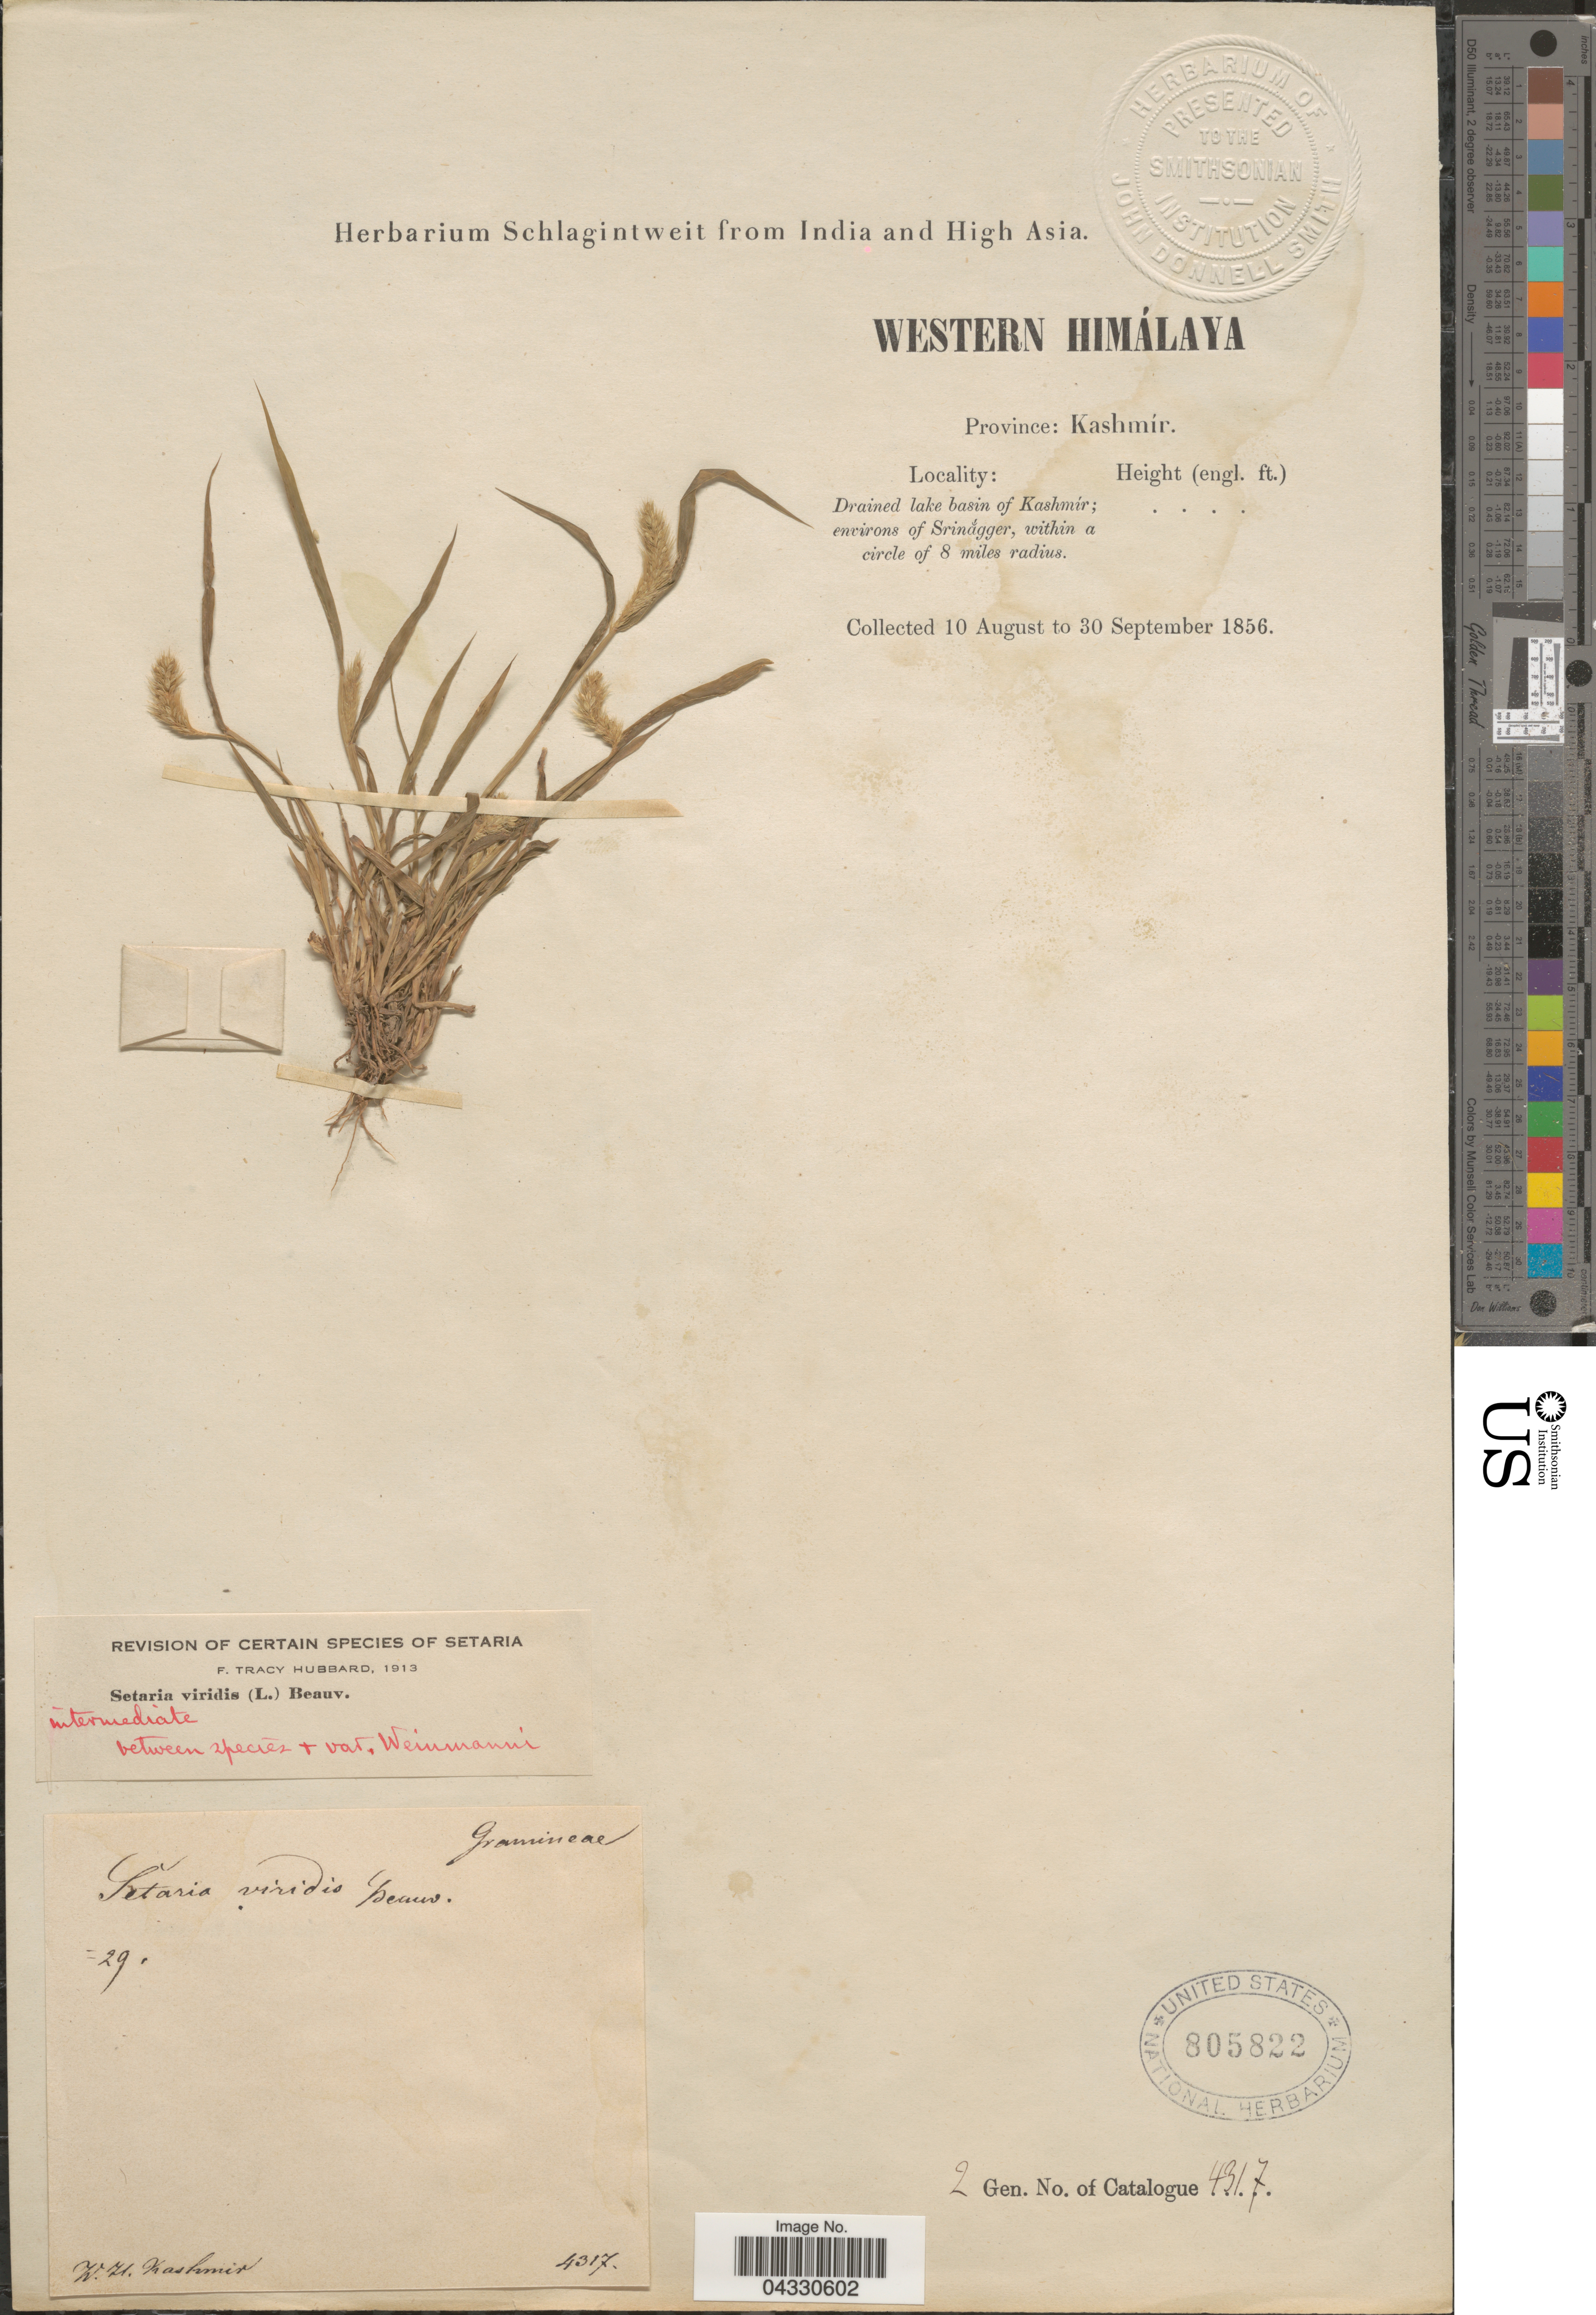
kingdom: Plantae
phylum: Tracheophyta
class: Liliopsida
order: Poales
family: Poaceae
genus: Setaria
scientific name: Setaria viridis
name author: (L.) P. Beauv.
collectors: ex herb. Schlagintweit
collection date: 1856-08-10/1856-09-30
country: India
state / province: Jammu and Kashmir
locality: Western Himálaya. Province: Kashmír. Drained lake basin of Kashmír; environs of Srinagger, within a circle of 8 miles radius.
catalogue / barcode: US 805822